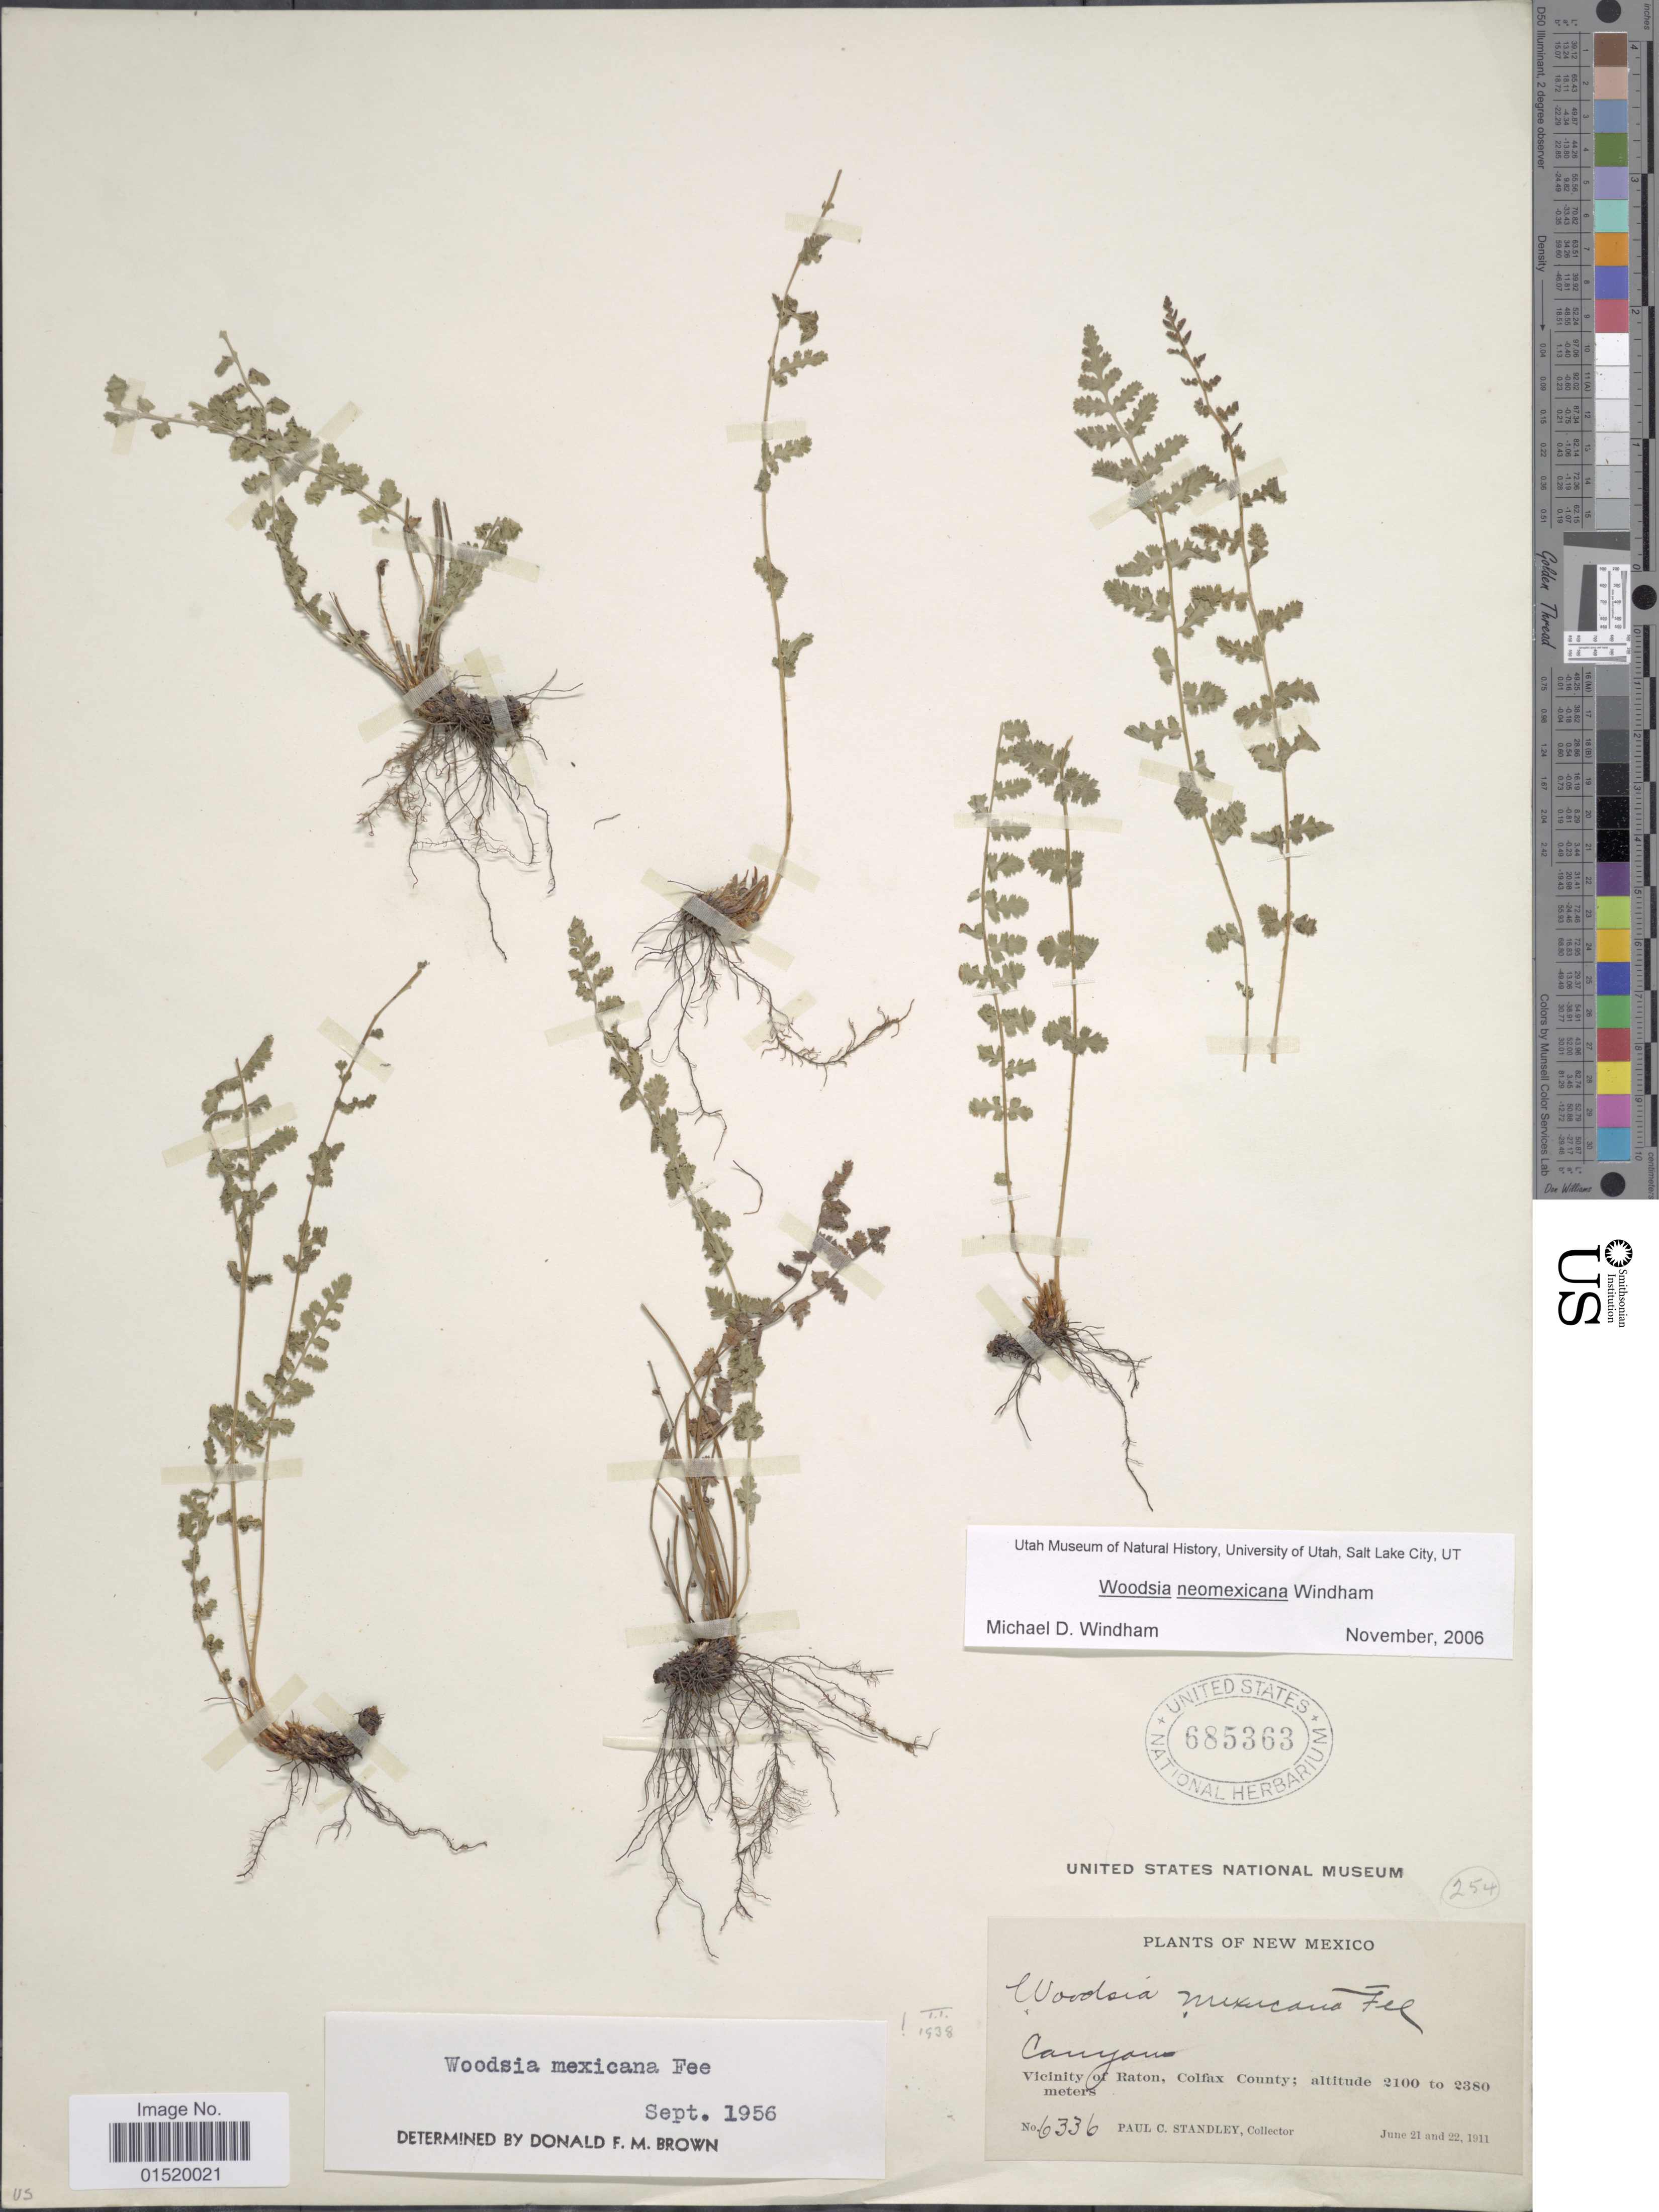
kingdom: Plantae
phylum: Tracheophyta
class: Polypodiopsida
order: Polypodiales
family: Woodsiaceae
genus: Woodsia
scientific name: Woodsia neomexicana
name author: Windham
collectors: P. C. Standley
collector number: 6336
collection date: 1911-06-21/1911-06-22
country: United States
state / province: New Mexico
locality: Canyon, Vicinity of Raton, Colfax County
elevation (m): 2100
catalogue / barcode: US 685363